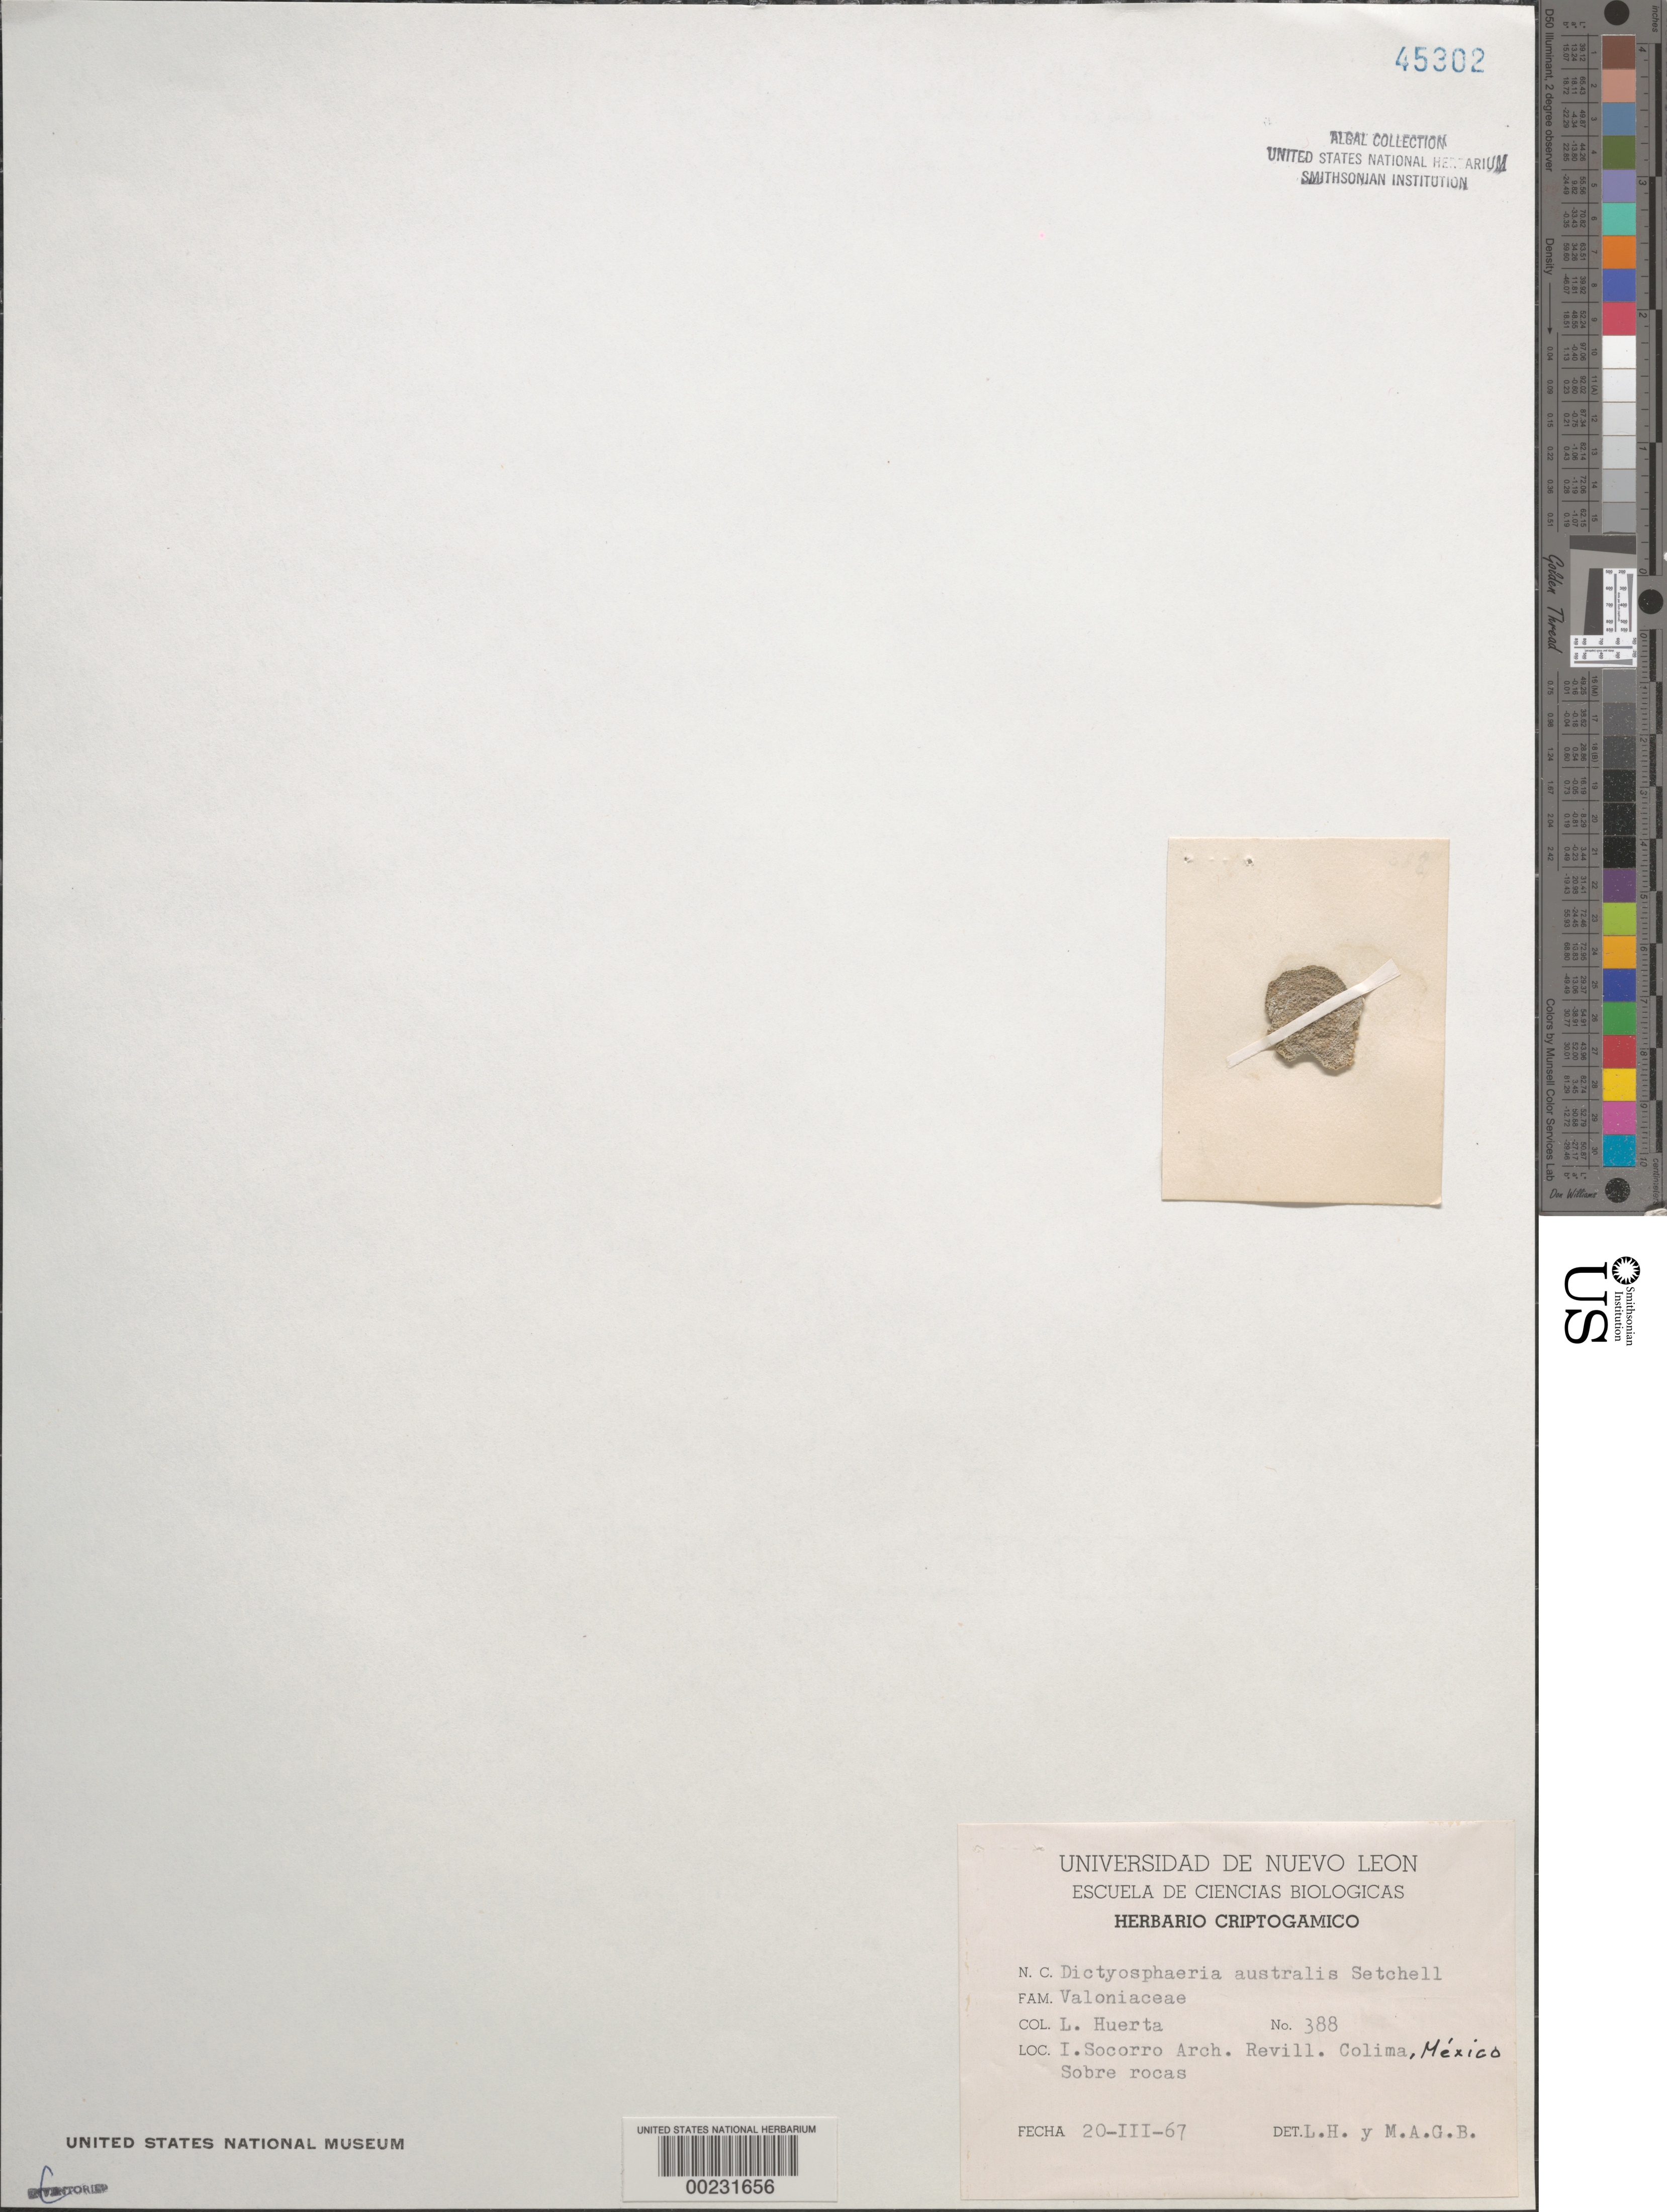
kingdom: Plantae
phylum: Chlorophyta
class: Ulvophyceae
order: Siphonocladales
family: Siphonocladaceae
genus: Dictyosphaeria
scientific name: Dictyosphaeria australis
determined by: Huerta M., L.; Garza Barrientos, M. A.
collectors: L. Huerta M.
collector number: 388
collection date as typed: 20 Mar 1967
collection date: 1967-03-20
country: Mexico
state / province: Colima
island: Isla Socorro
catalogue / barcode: US 45302